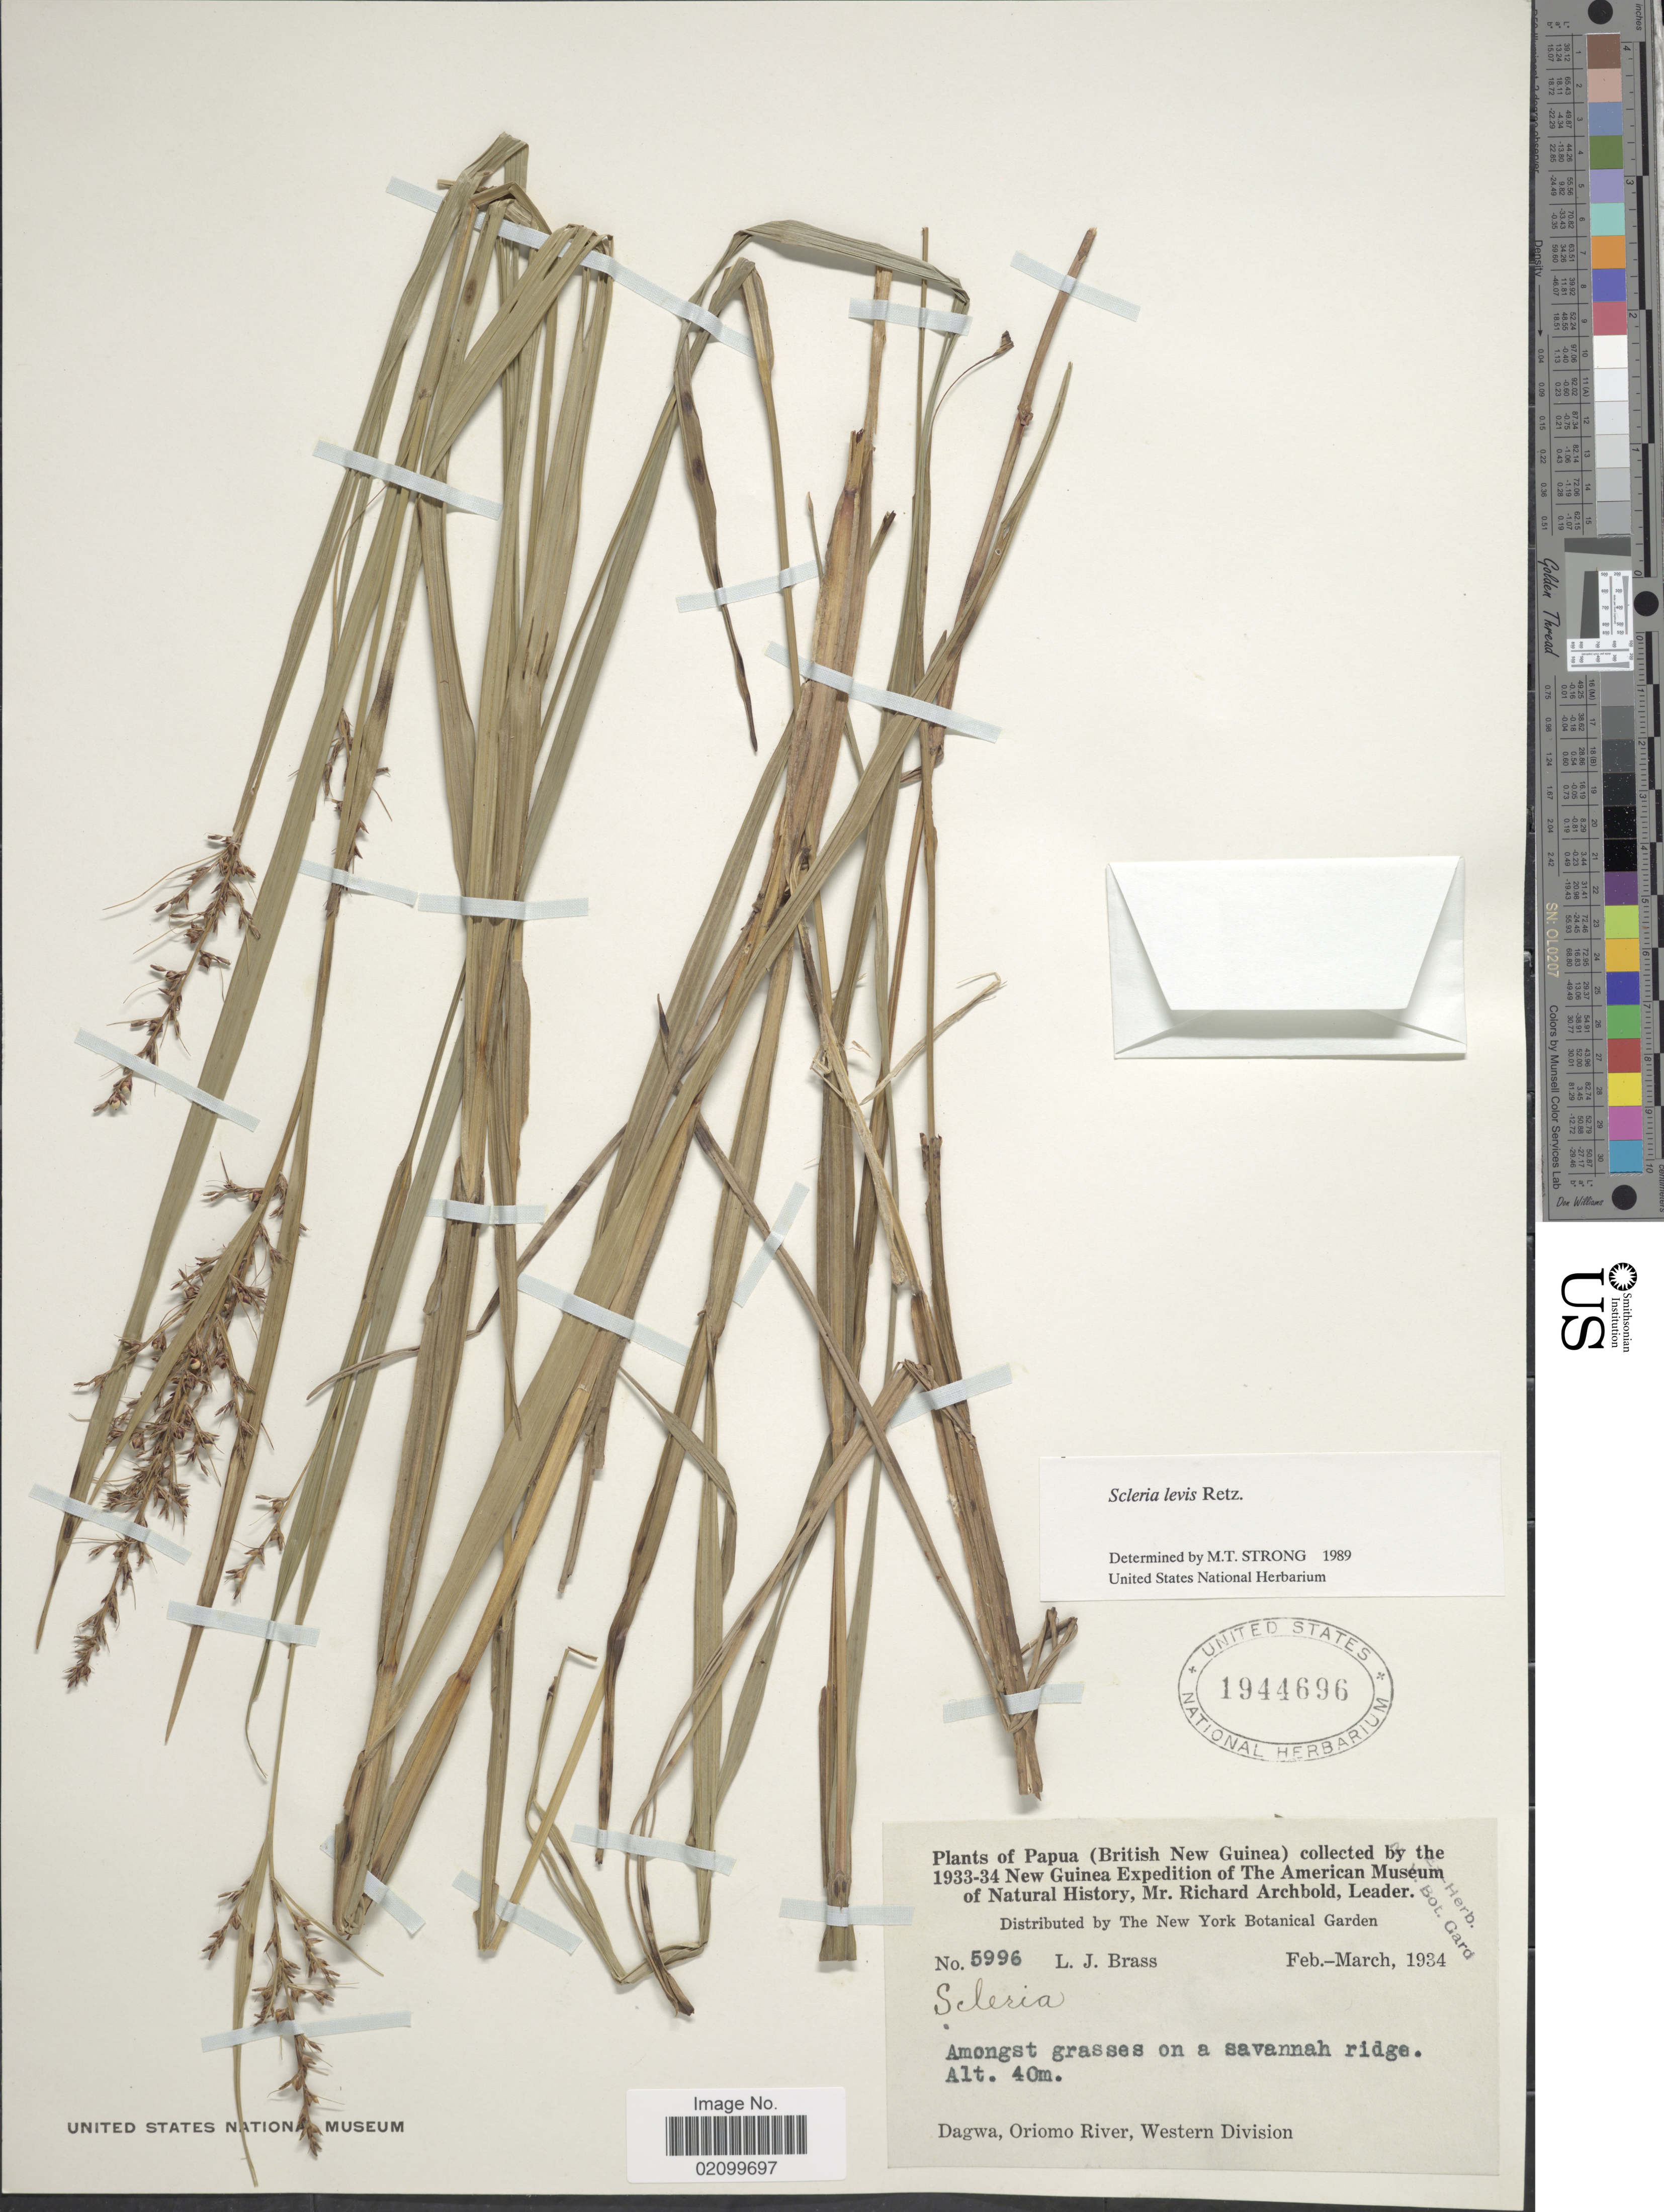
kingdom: Plantae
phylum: Tracheophyta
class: Liliopsida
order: Poales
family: Cyperaceae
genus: Scleria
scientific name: Scleria levis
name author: Retz.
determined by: Kern, J. H.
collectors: L. J. Brass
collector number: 5996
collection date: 1934-02/1934-03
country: Papua New Guinea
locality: Papua, Dagwa, Oriomo River, Western Division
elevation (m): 40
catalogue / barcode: US 1944696